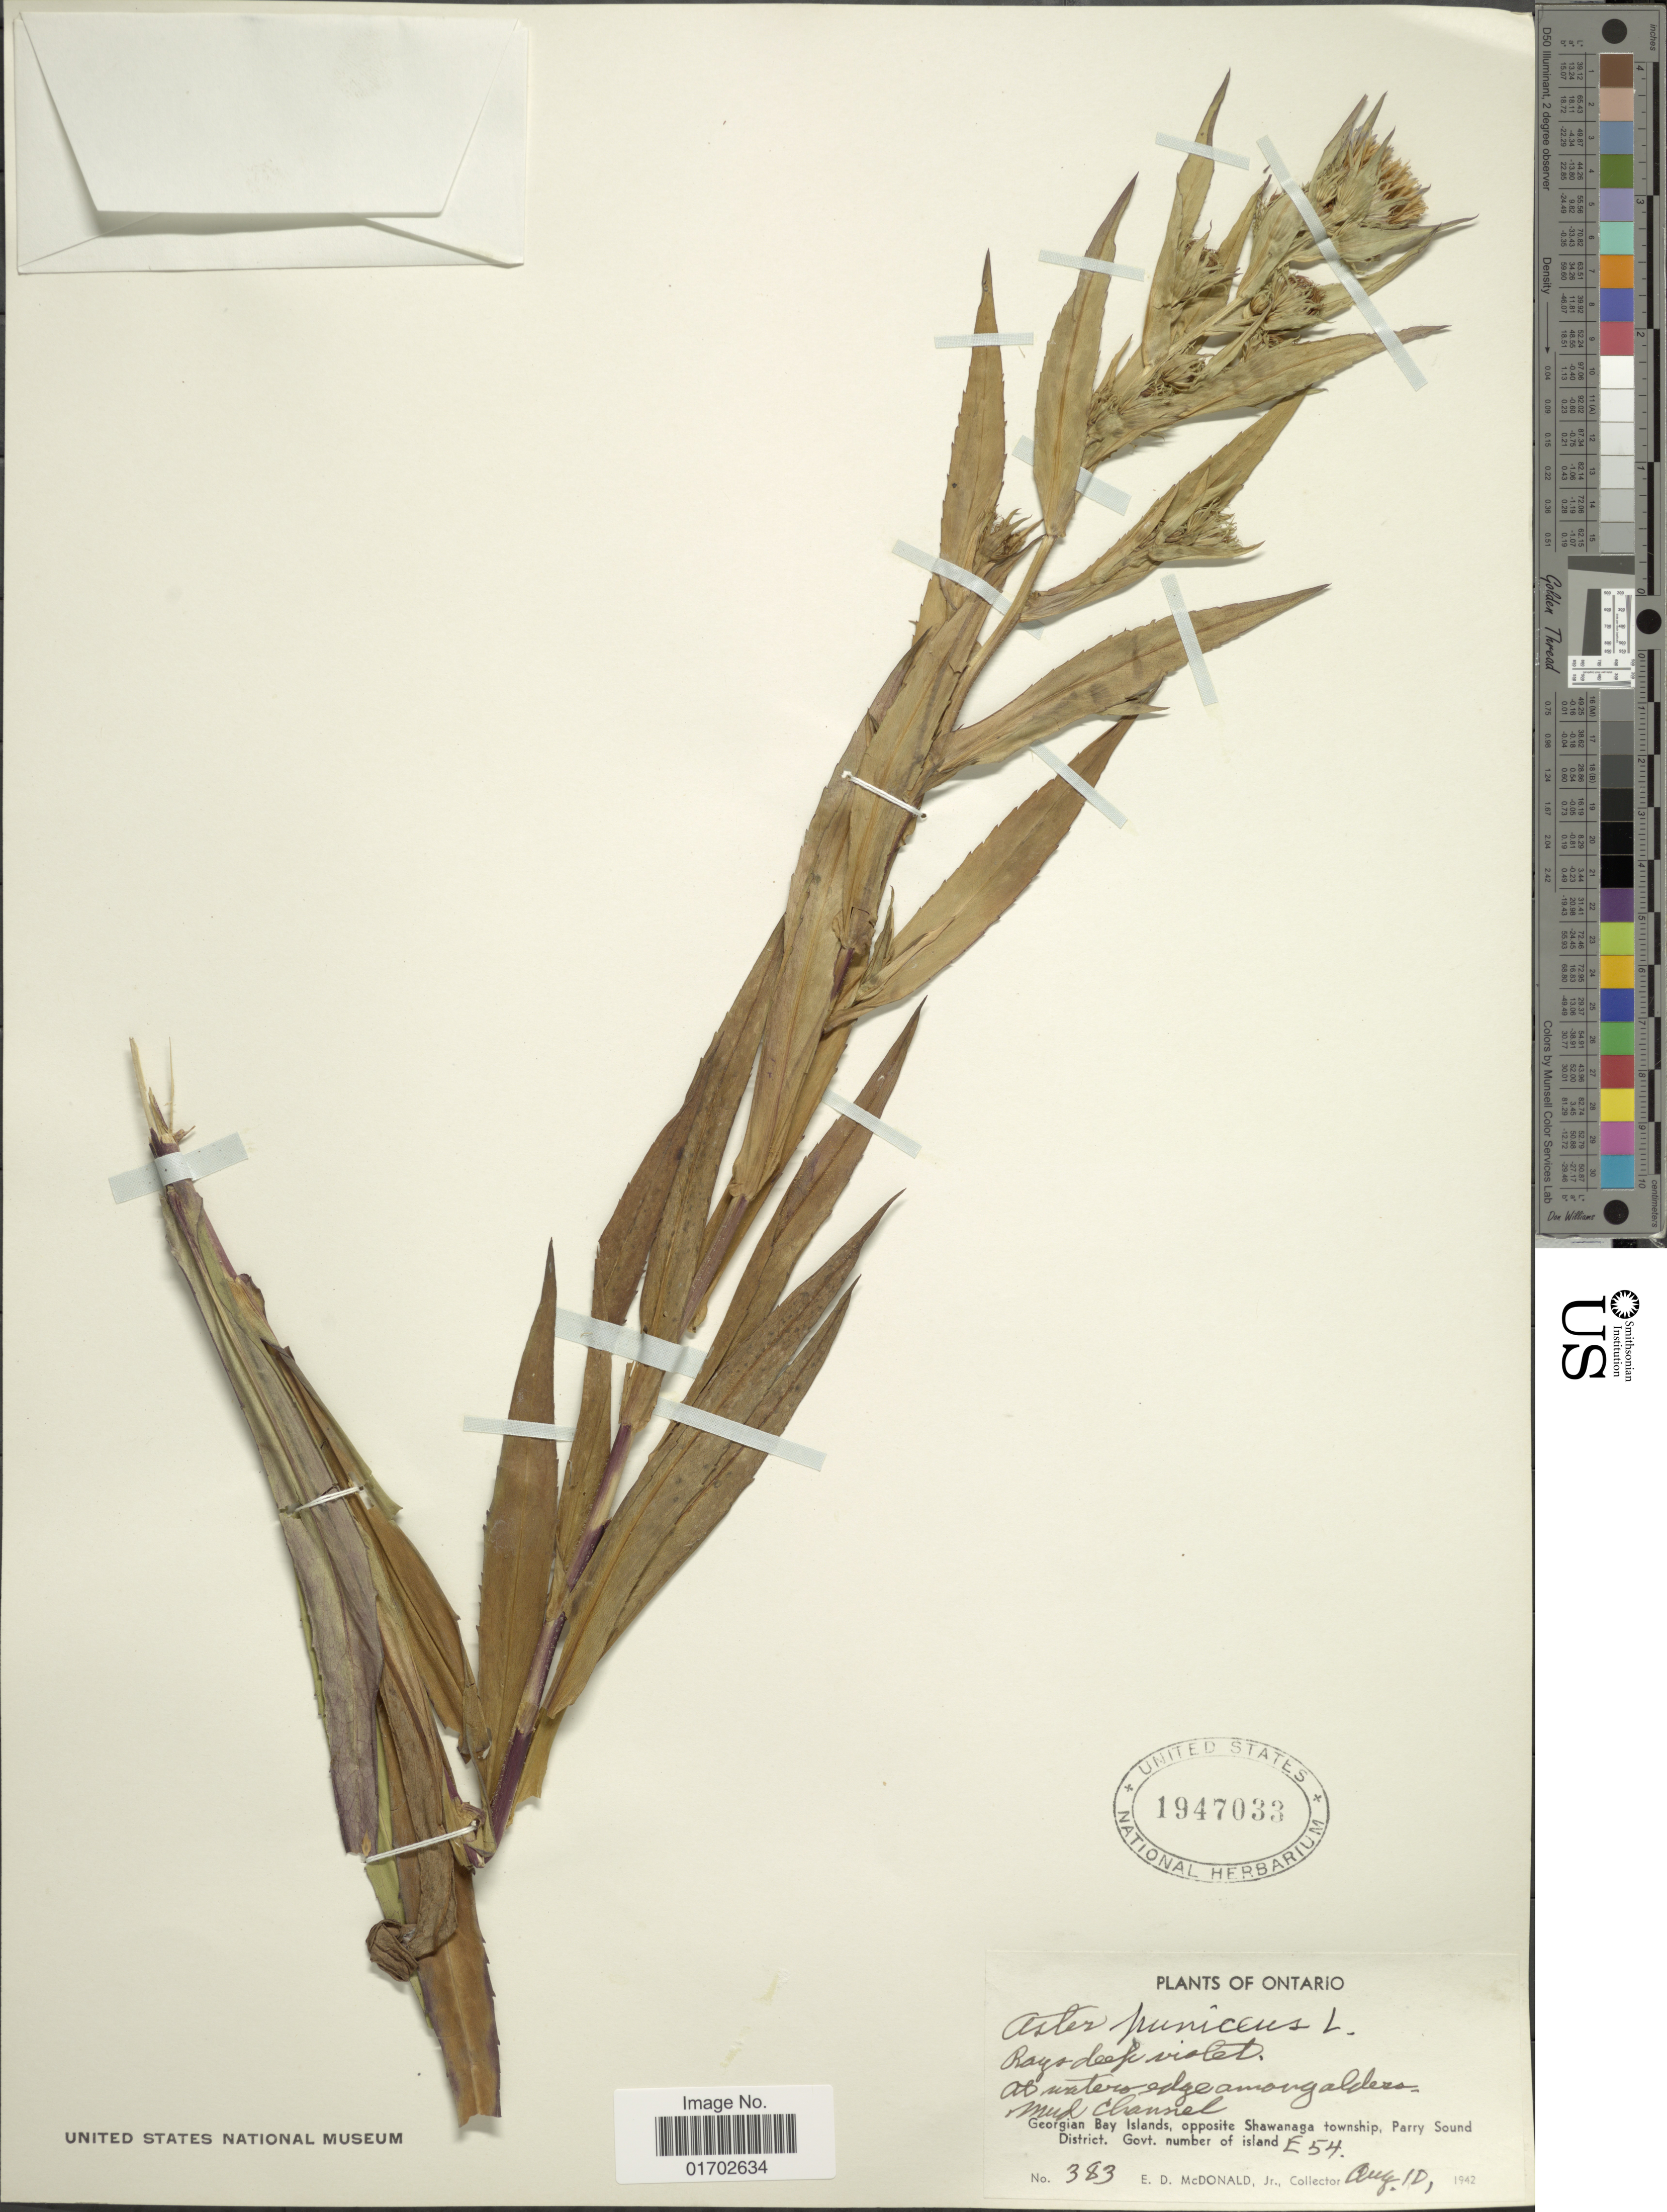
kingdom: Plantae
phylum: Tracheophyta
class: Magnoliopsida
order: Asterales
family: Asteraceae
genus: Symphyotrichum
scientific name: Symphyotrichum puniceum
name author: (L.) Á. Löve & D. Löve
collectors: E. D. McDonald Jr.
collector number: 383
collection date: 1942-08-10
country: Canada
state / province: Ontario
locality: Rays deep violet, at water edge among alders Mud Channel, Georgian Bay Islands, opposite Shawanaga township, Parry Sound District, Govt number of Island E54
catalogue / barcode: US 1947033